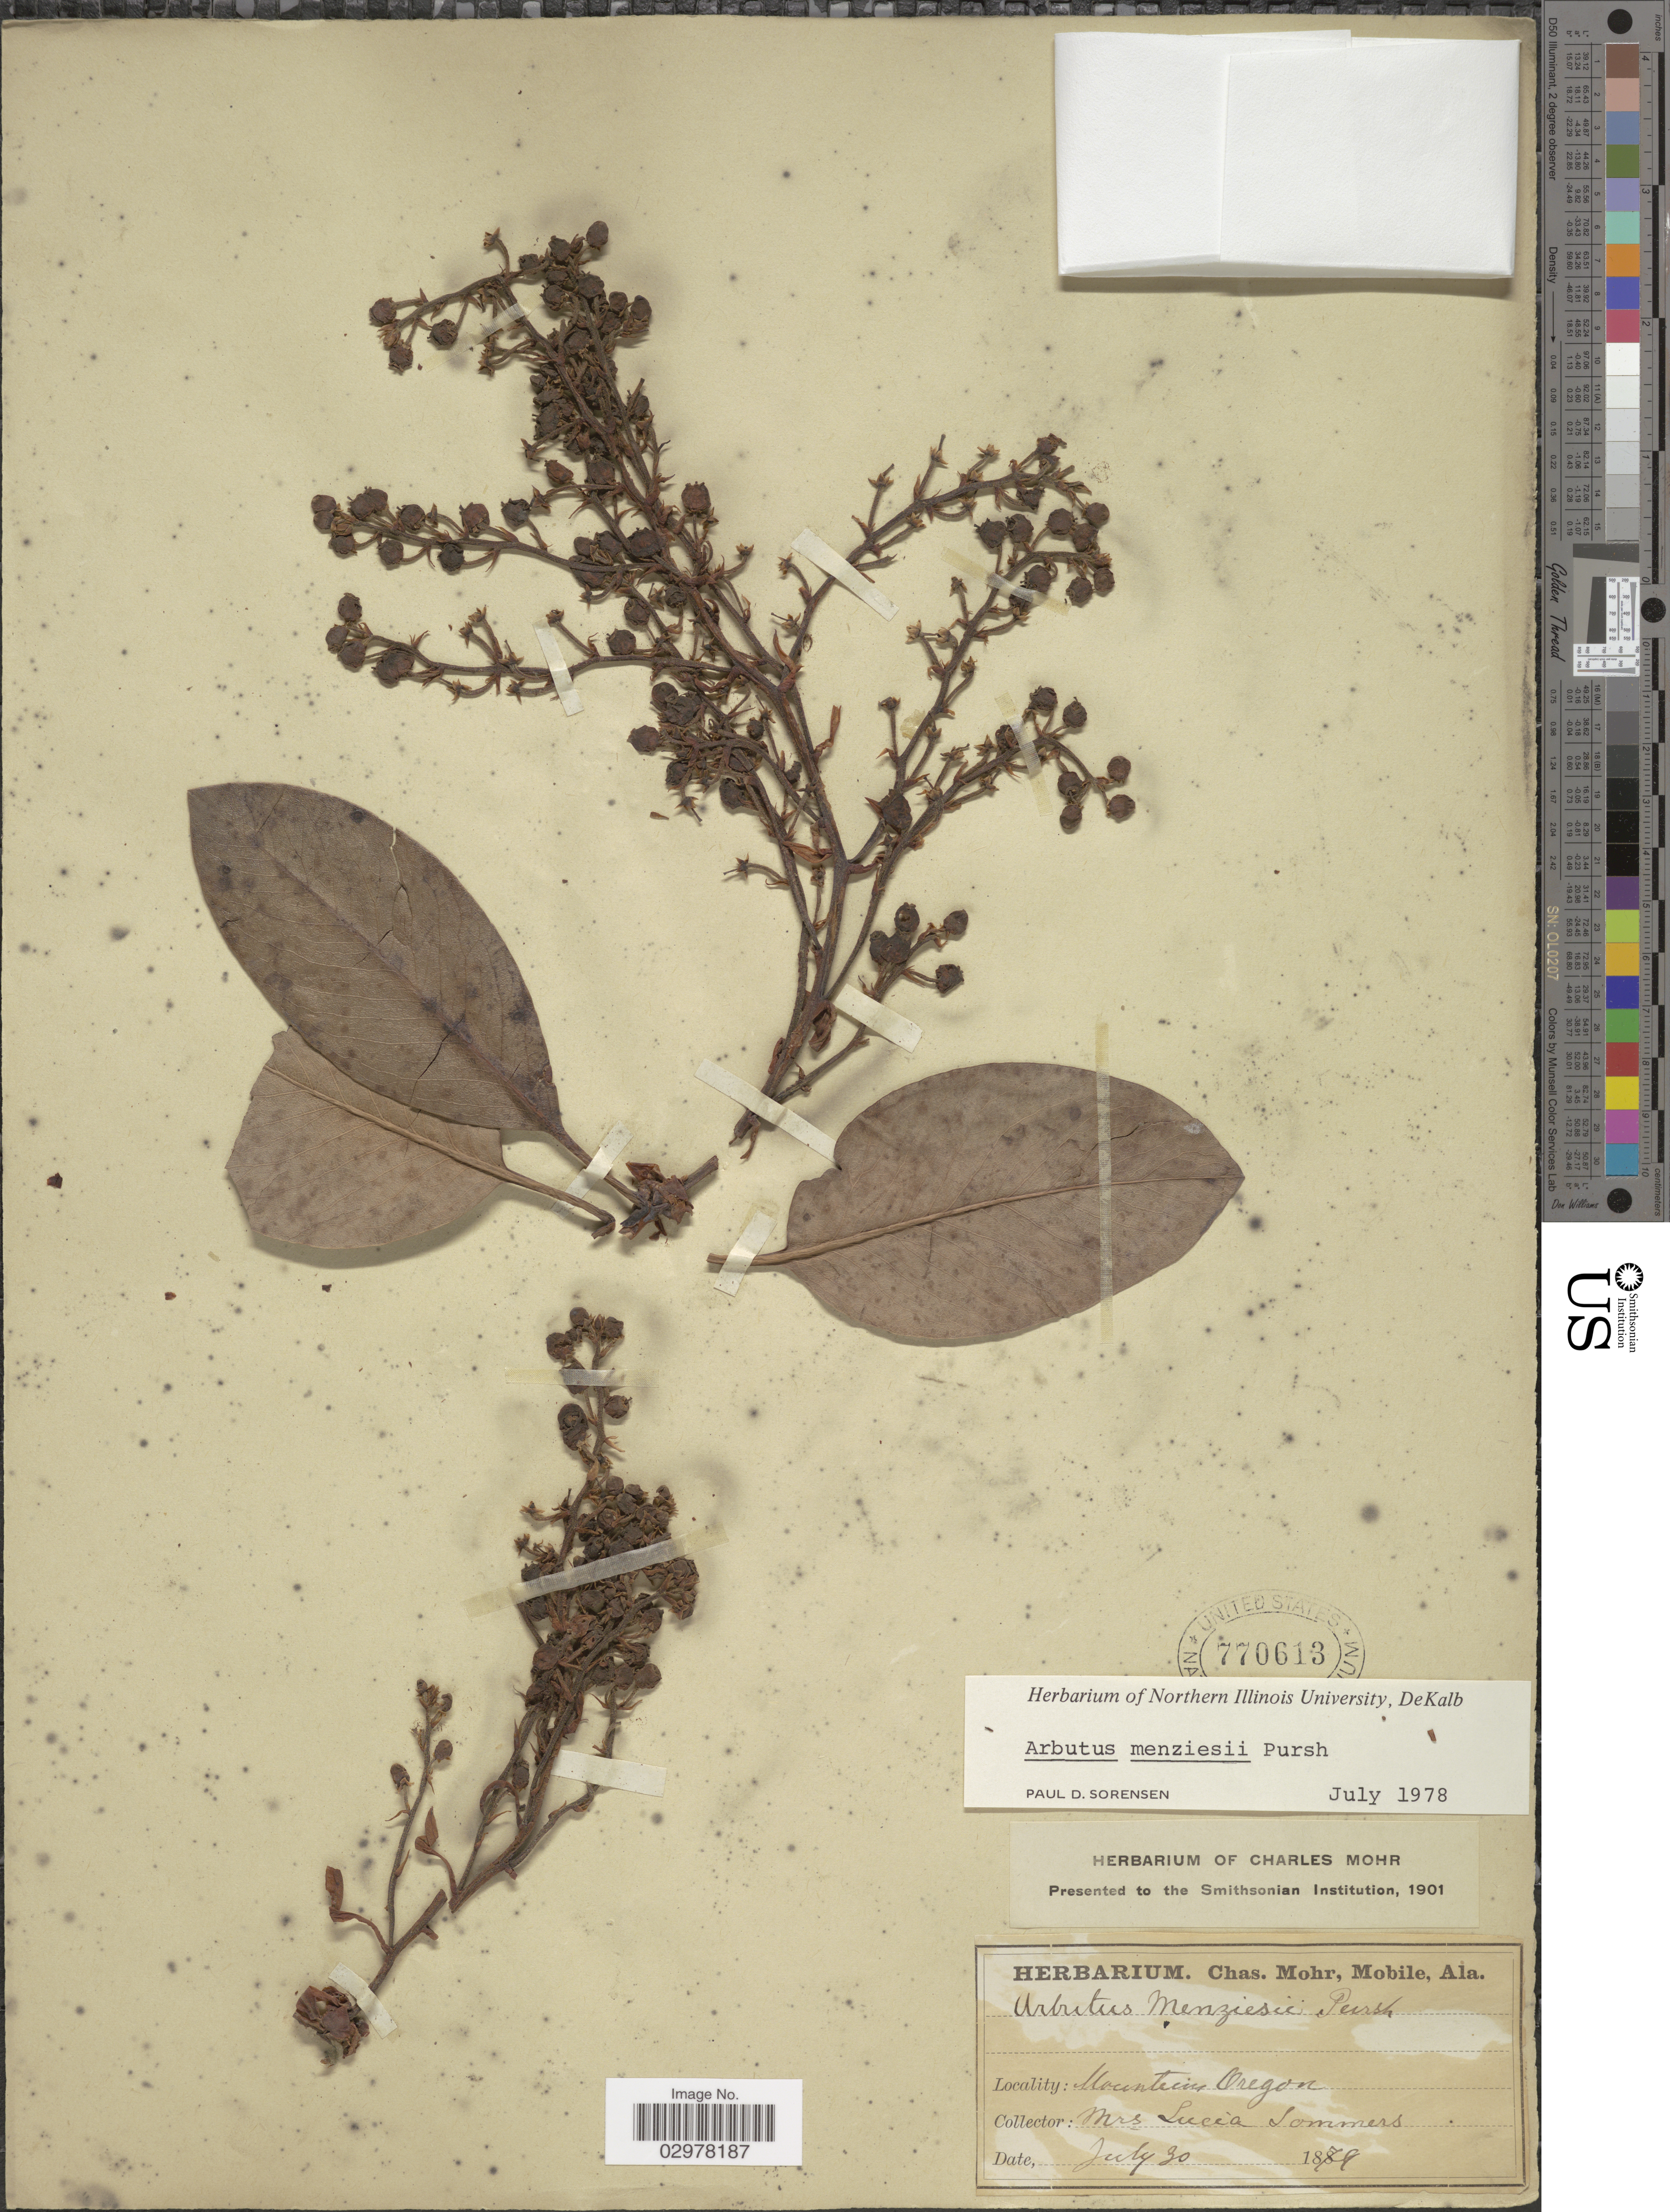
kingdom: Plantae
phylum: Tracheophyta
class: Magnoliopsida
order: Ericales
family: Ericaceae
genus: Arbutus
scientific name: Arbutus menziesii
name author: Pursh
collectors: L. Summers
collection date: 1879-07-30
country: United States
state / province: Oregon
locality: Mountains Oregon.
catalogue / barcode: US 770613